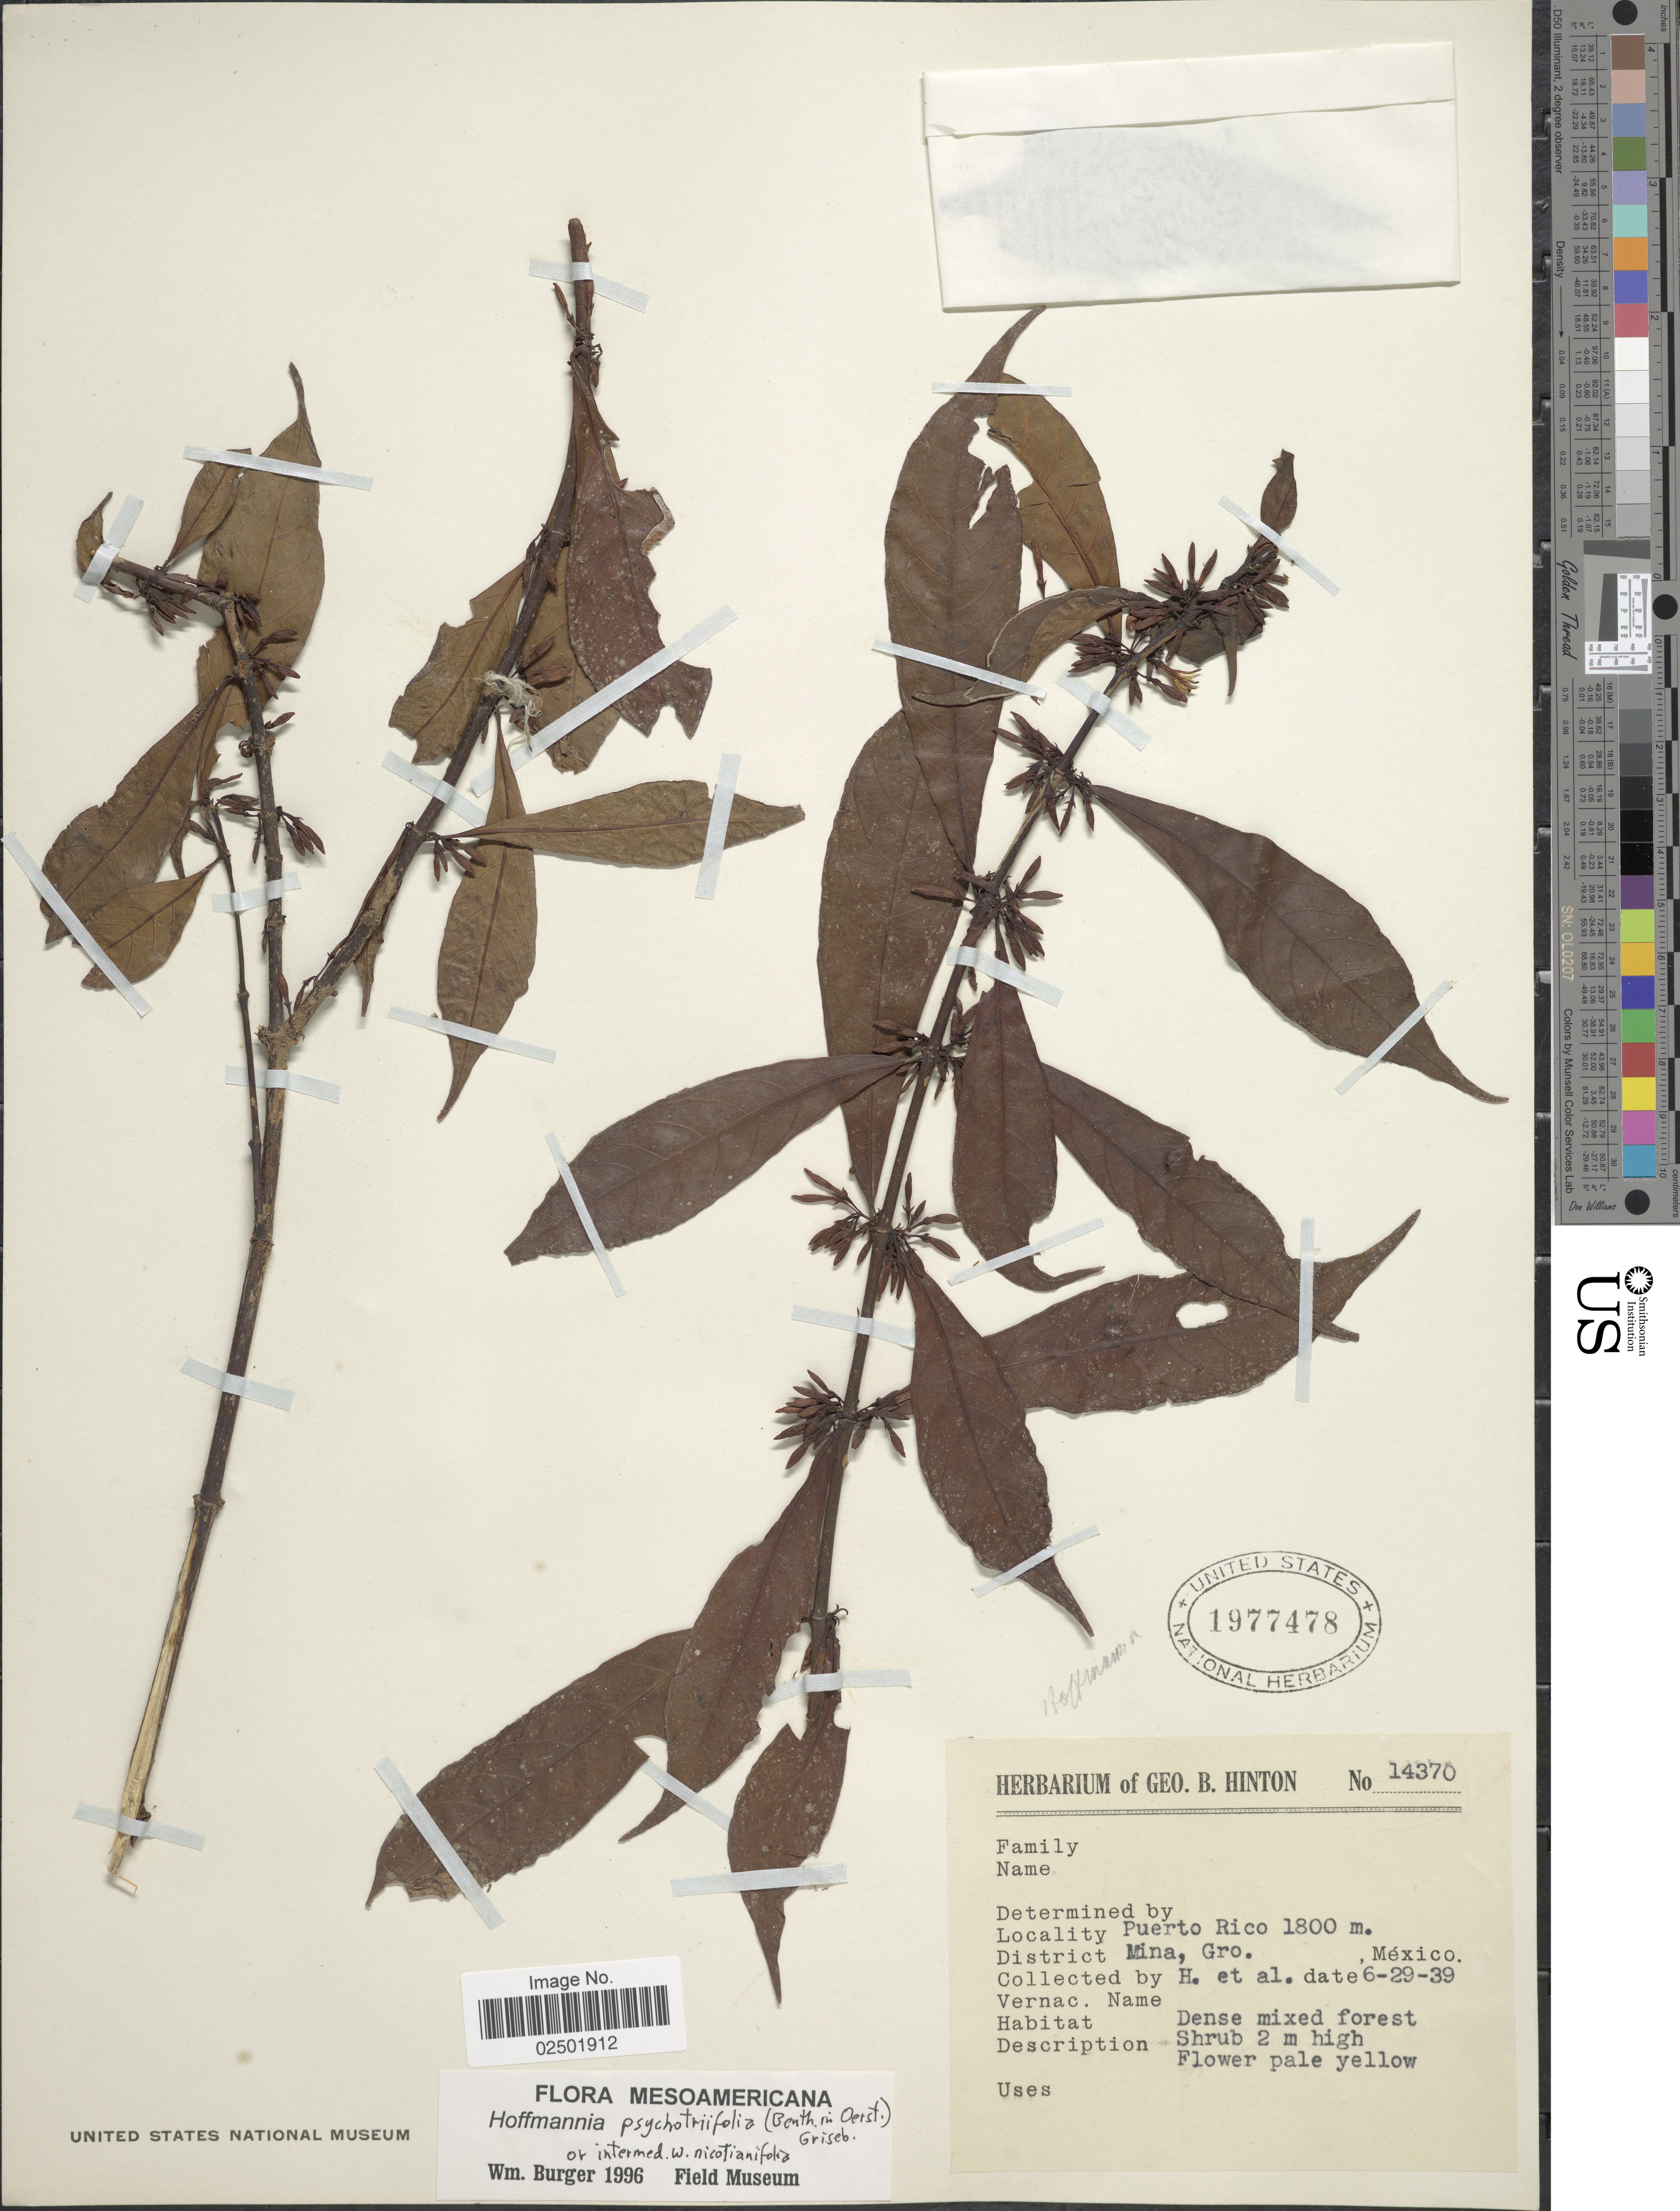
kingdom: Plantae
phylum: Tracheophyta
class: Magnoliopsida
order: Gentianales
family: Rubiaceae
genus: Hoffmannia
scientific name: Hoffmannia psychotriifolia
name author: (Benth.) Griseb.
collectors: G. B. Hinton & et al.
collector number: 14370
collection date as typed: Transcribed d/m/y: 29/6/39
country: Mexico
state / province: Guerrero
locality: Puerto Rico, District Mina,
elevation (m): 1800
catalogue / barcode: US 1977478